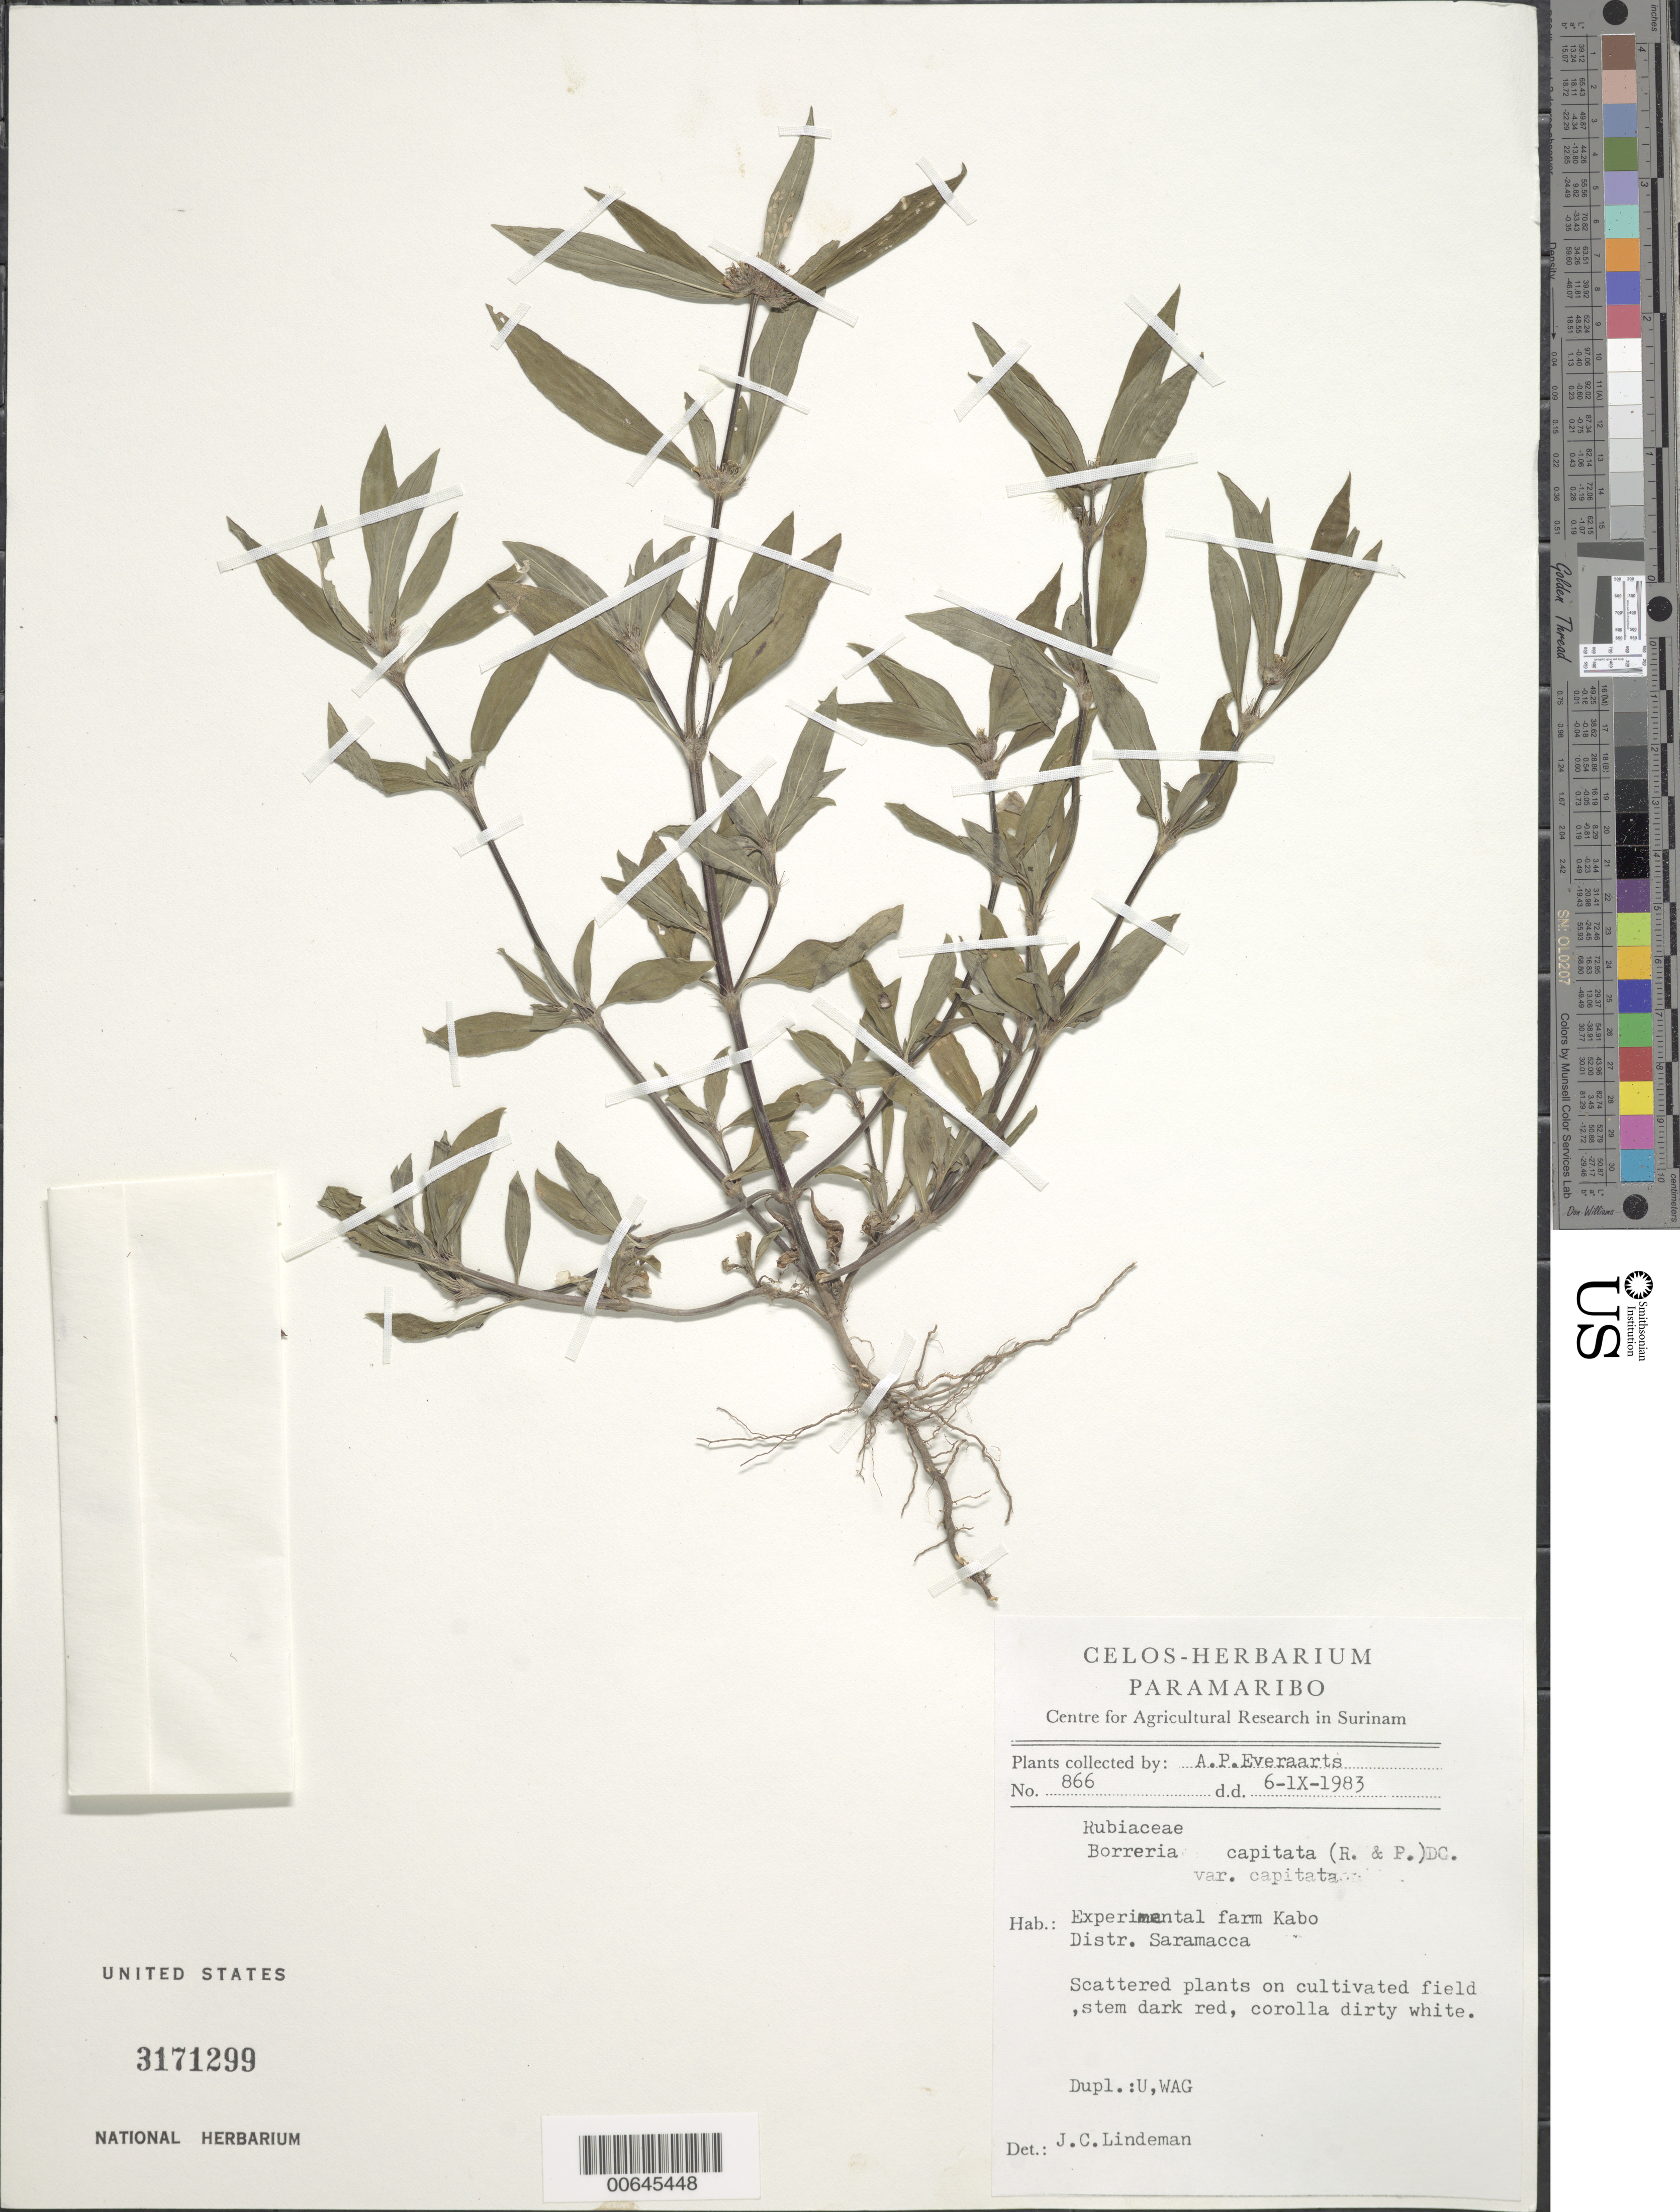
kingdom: Plantae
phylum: Tracheophyta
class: Magnoliopsida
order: Gentianales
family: Rubiaceae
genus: Borreria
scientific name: Borreria capitata var. capitata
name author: (Ruiz & Pav.) DC.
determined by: Lindeman, J. C.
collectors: A. Everaarts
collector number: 866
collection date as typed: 6-Sep-83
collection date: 1983-09-06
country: Suriname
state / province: Saramacca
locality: Kabo Experimental Farm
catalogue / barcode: US 3171299